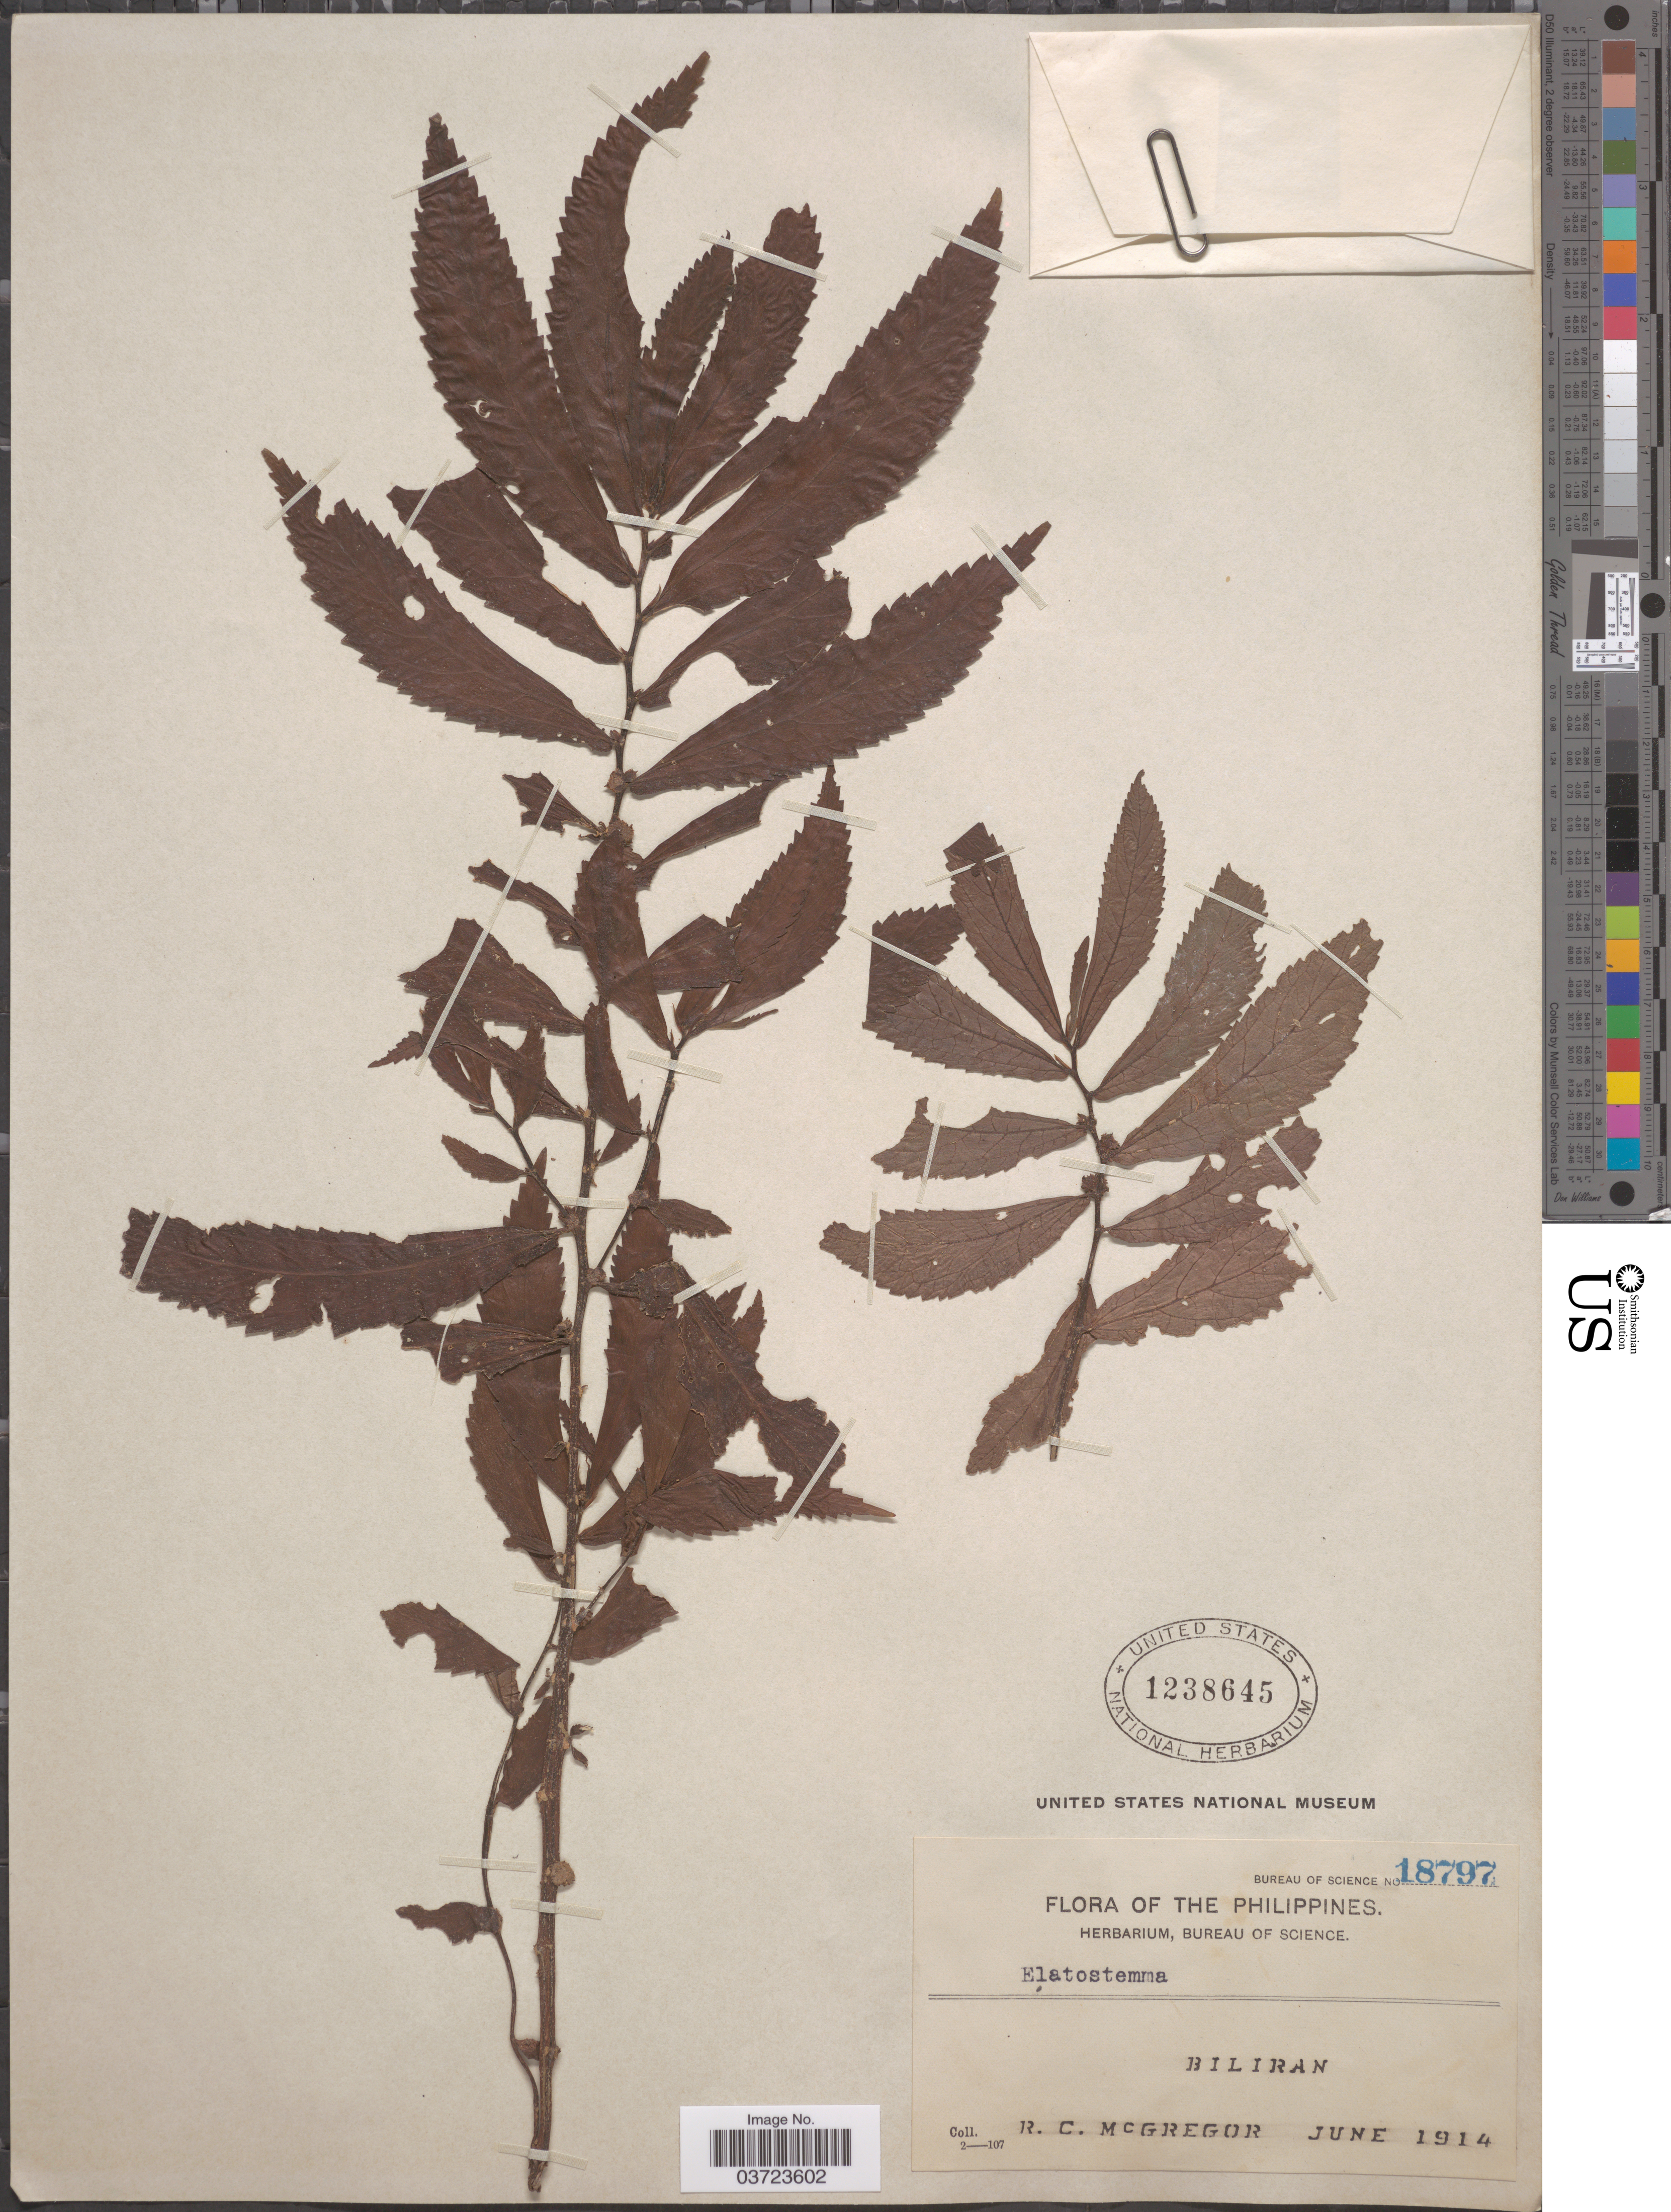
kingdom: Plantae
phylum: Tracheophyta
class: Magnoliopsida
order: Rosales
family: Urticaceae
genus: Elatostema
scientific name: Elatostema sp.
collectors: R. C. McGregor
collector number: Bureau of Science 18797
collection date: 1914-06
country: Philippines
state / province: Eastern Visayas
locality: Biliran.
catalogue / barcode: US 1238645